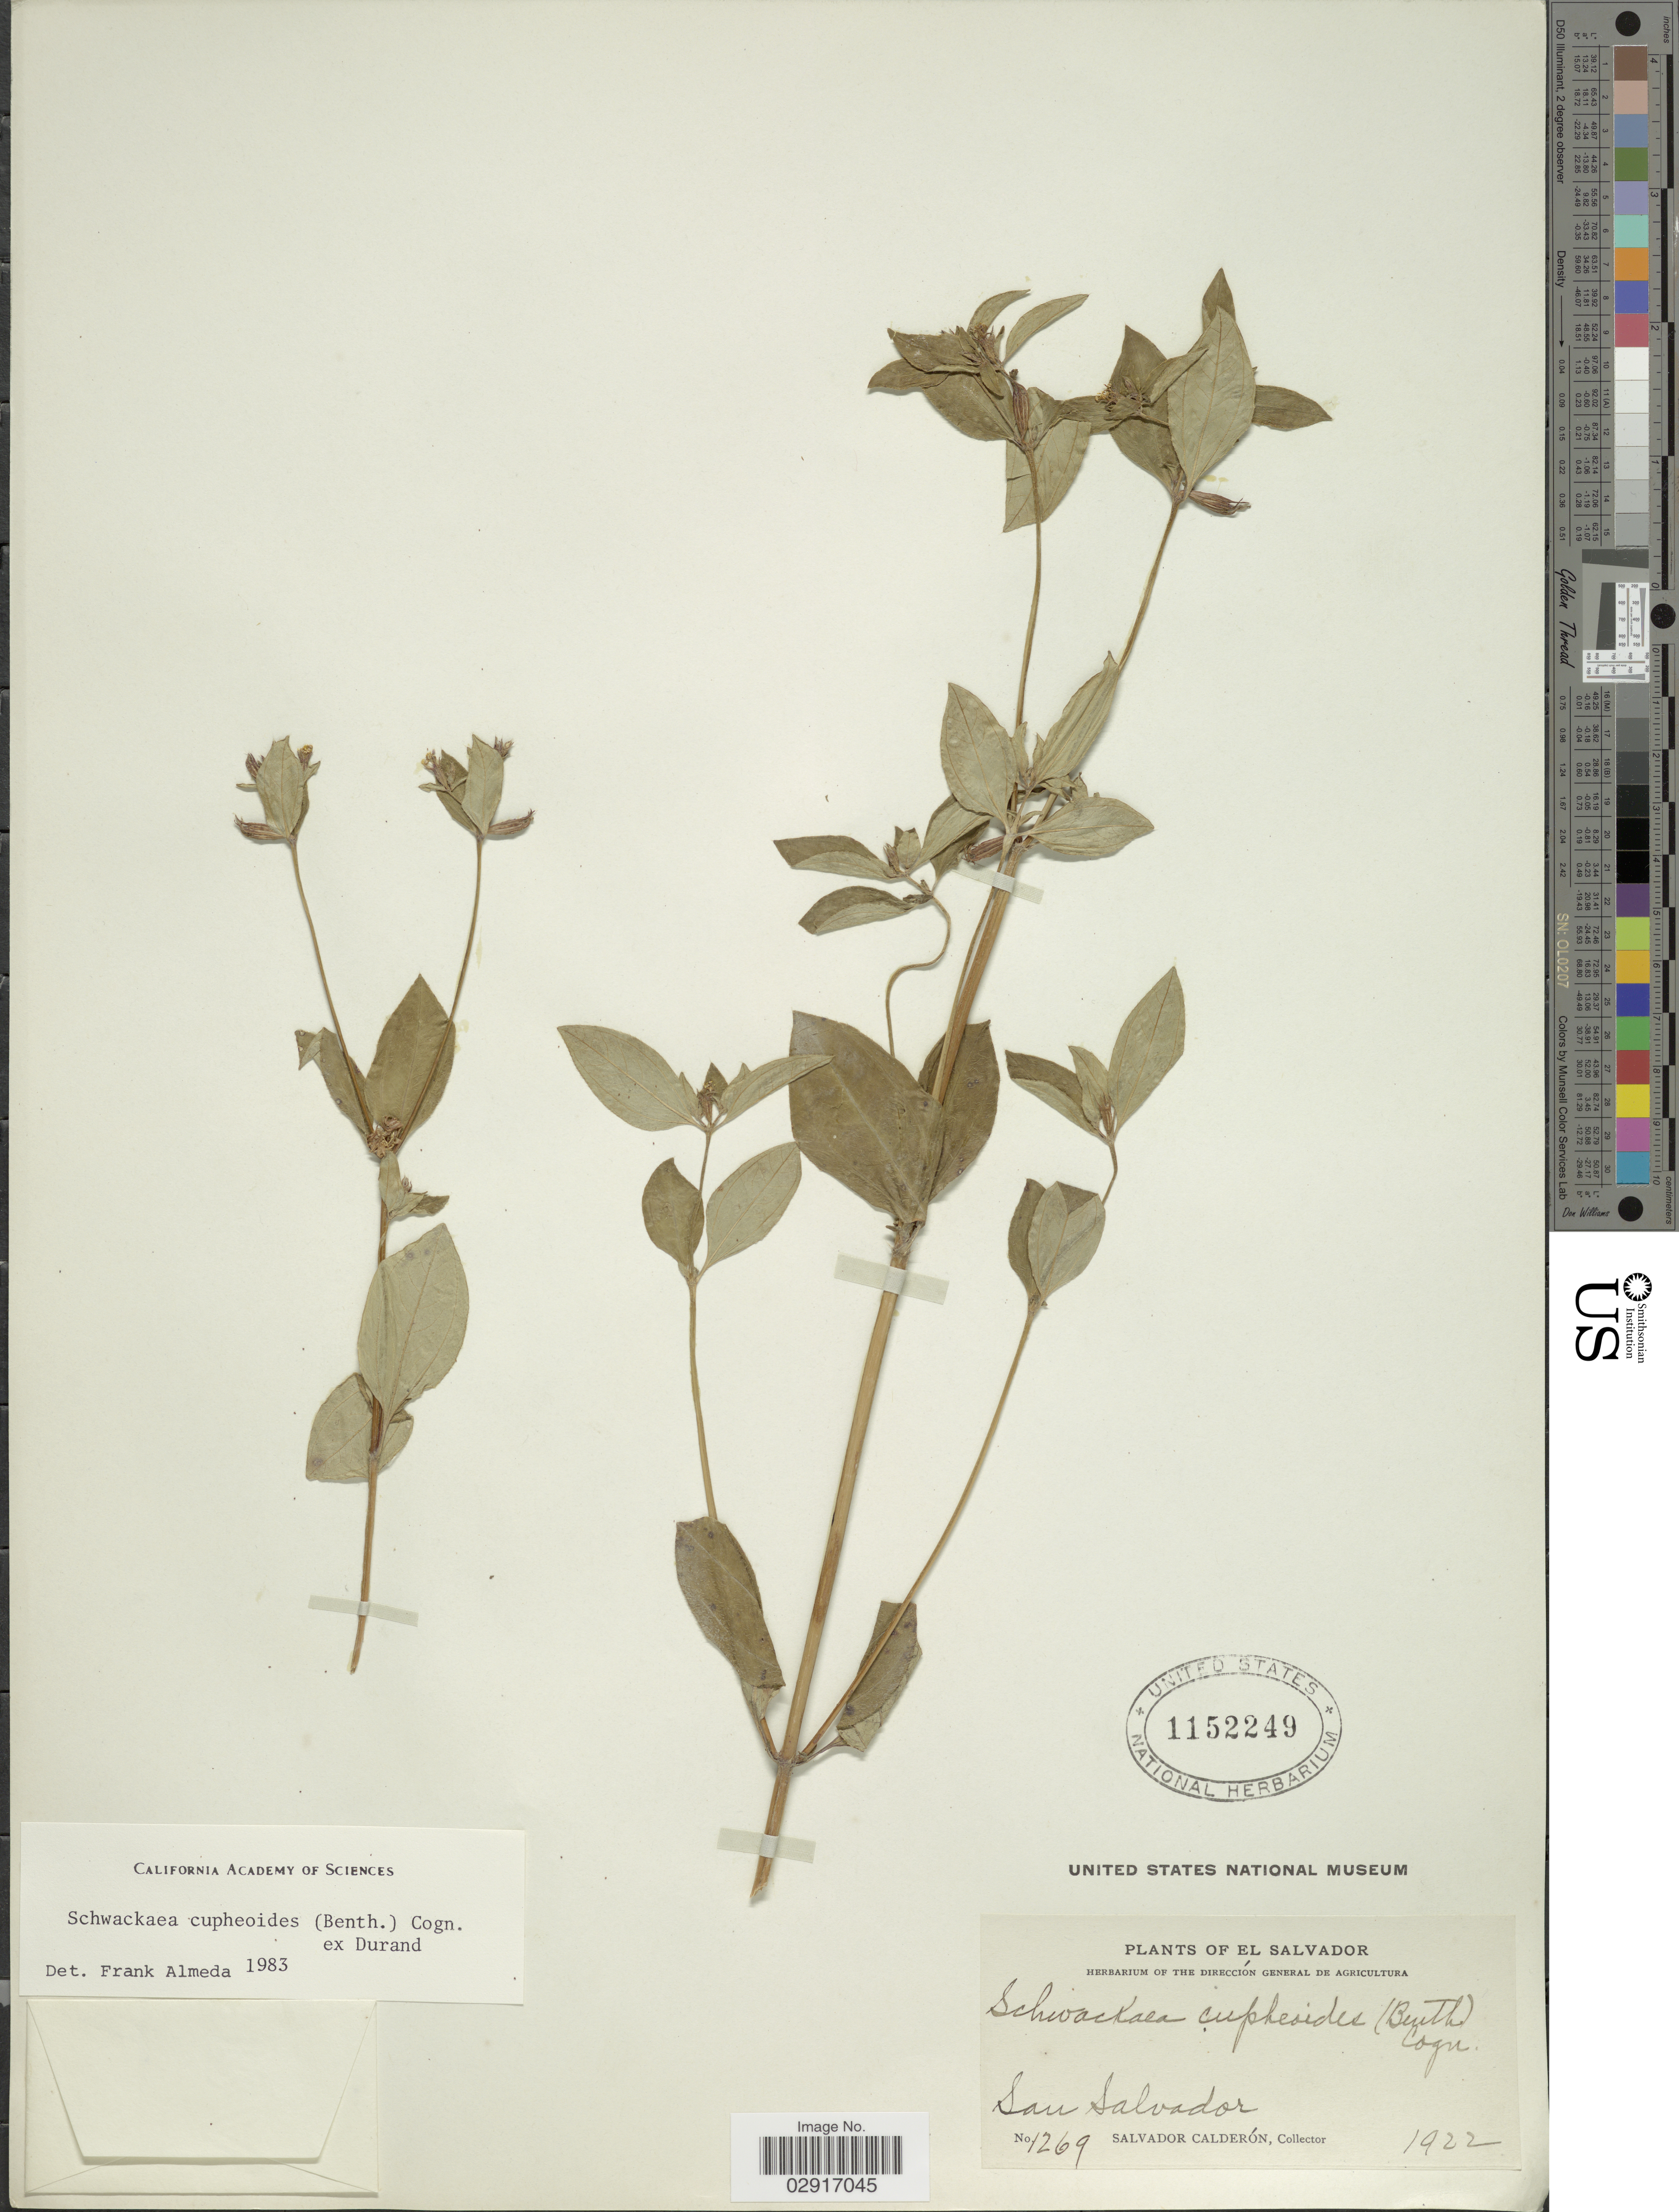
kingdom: Plantae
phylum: Tracheophyta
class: Magnoliopsida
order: Myrtales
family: Melastomataceae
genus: Schwackaea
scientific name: Schwackaea cupheoides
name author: (Benth.) Cogn.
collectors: S. Calderón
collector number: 1269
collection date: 1922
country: El Salvador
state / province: San Salvador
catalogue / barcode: US 1152249